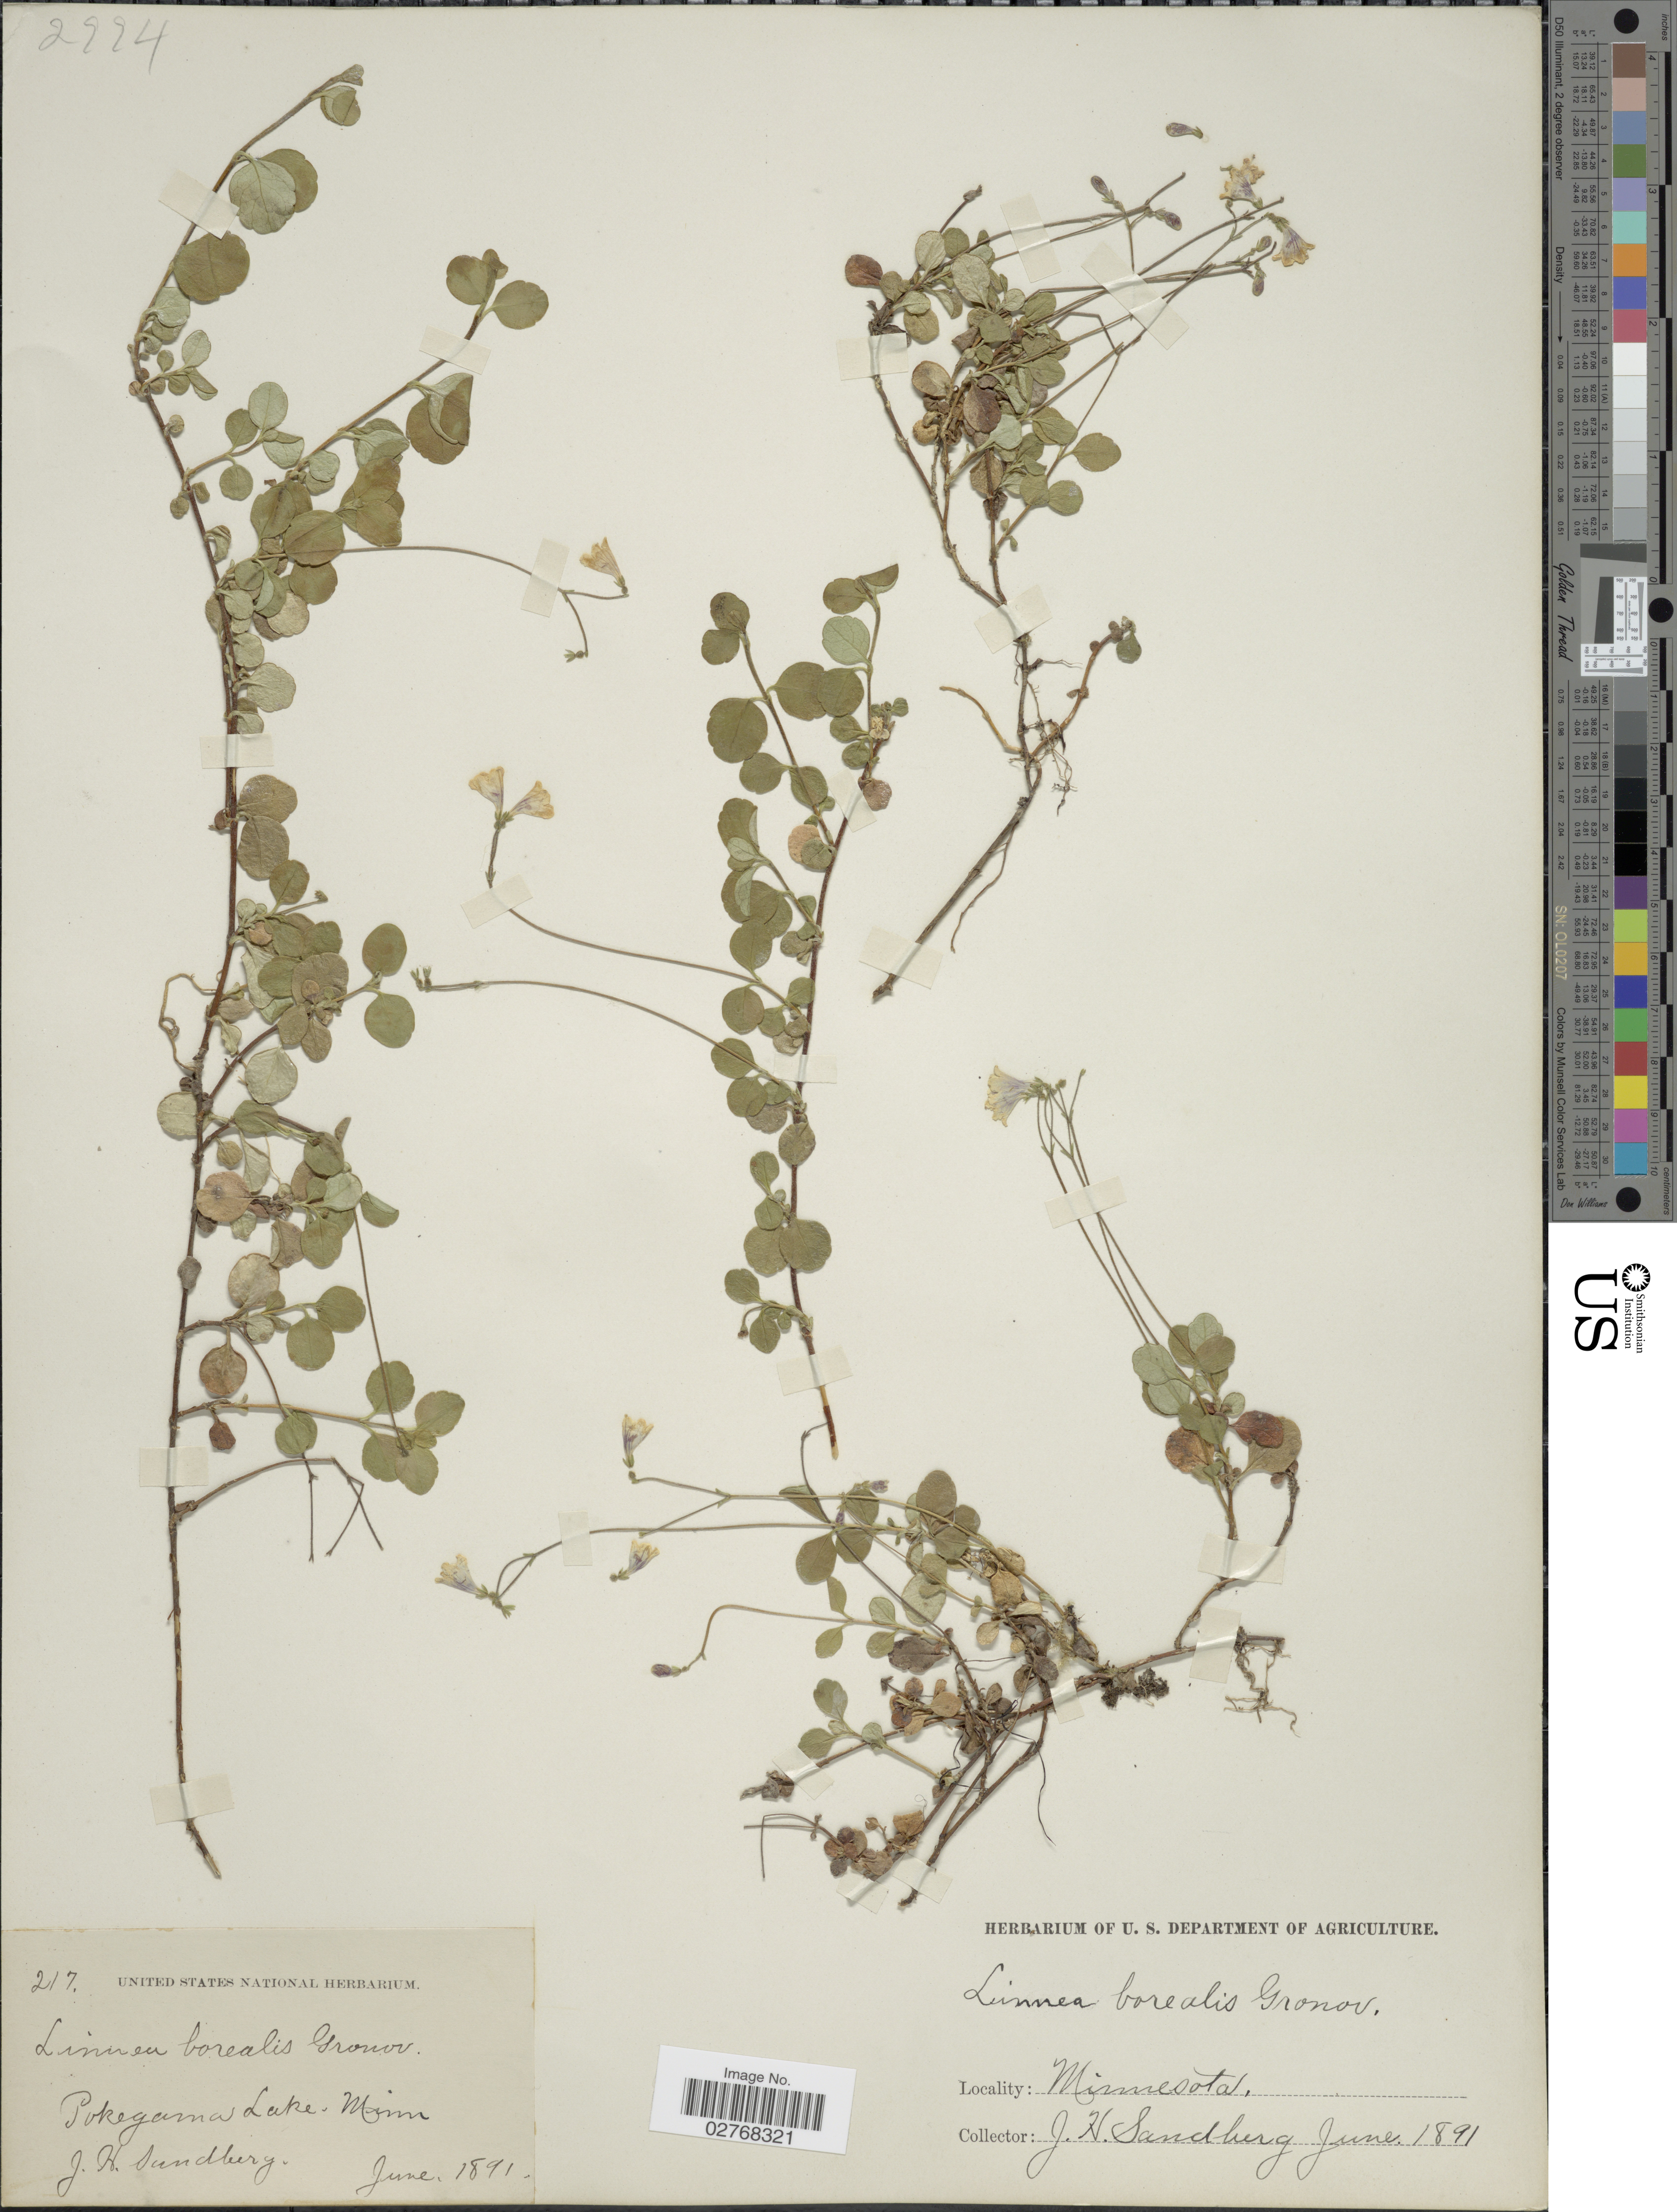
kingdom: Plantae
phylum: Tracheophyta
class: Magnoliopsida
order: Dipsacales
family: Caprifoliaceae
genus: Linnaea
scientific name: Linnaea borealis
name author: L.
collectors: J. H. Sandberg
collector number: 217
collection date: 1891-06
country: United States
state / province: Minnesota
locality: Pokegama Lake.